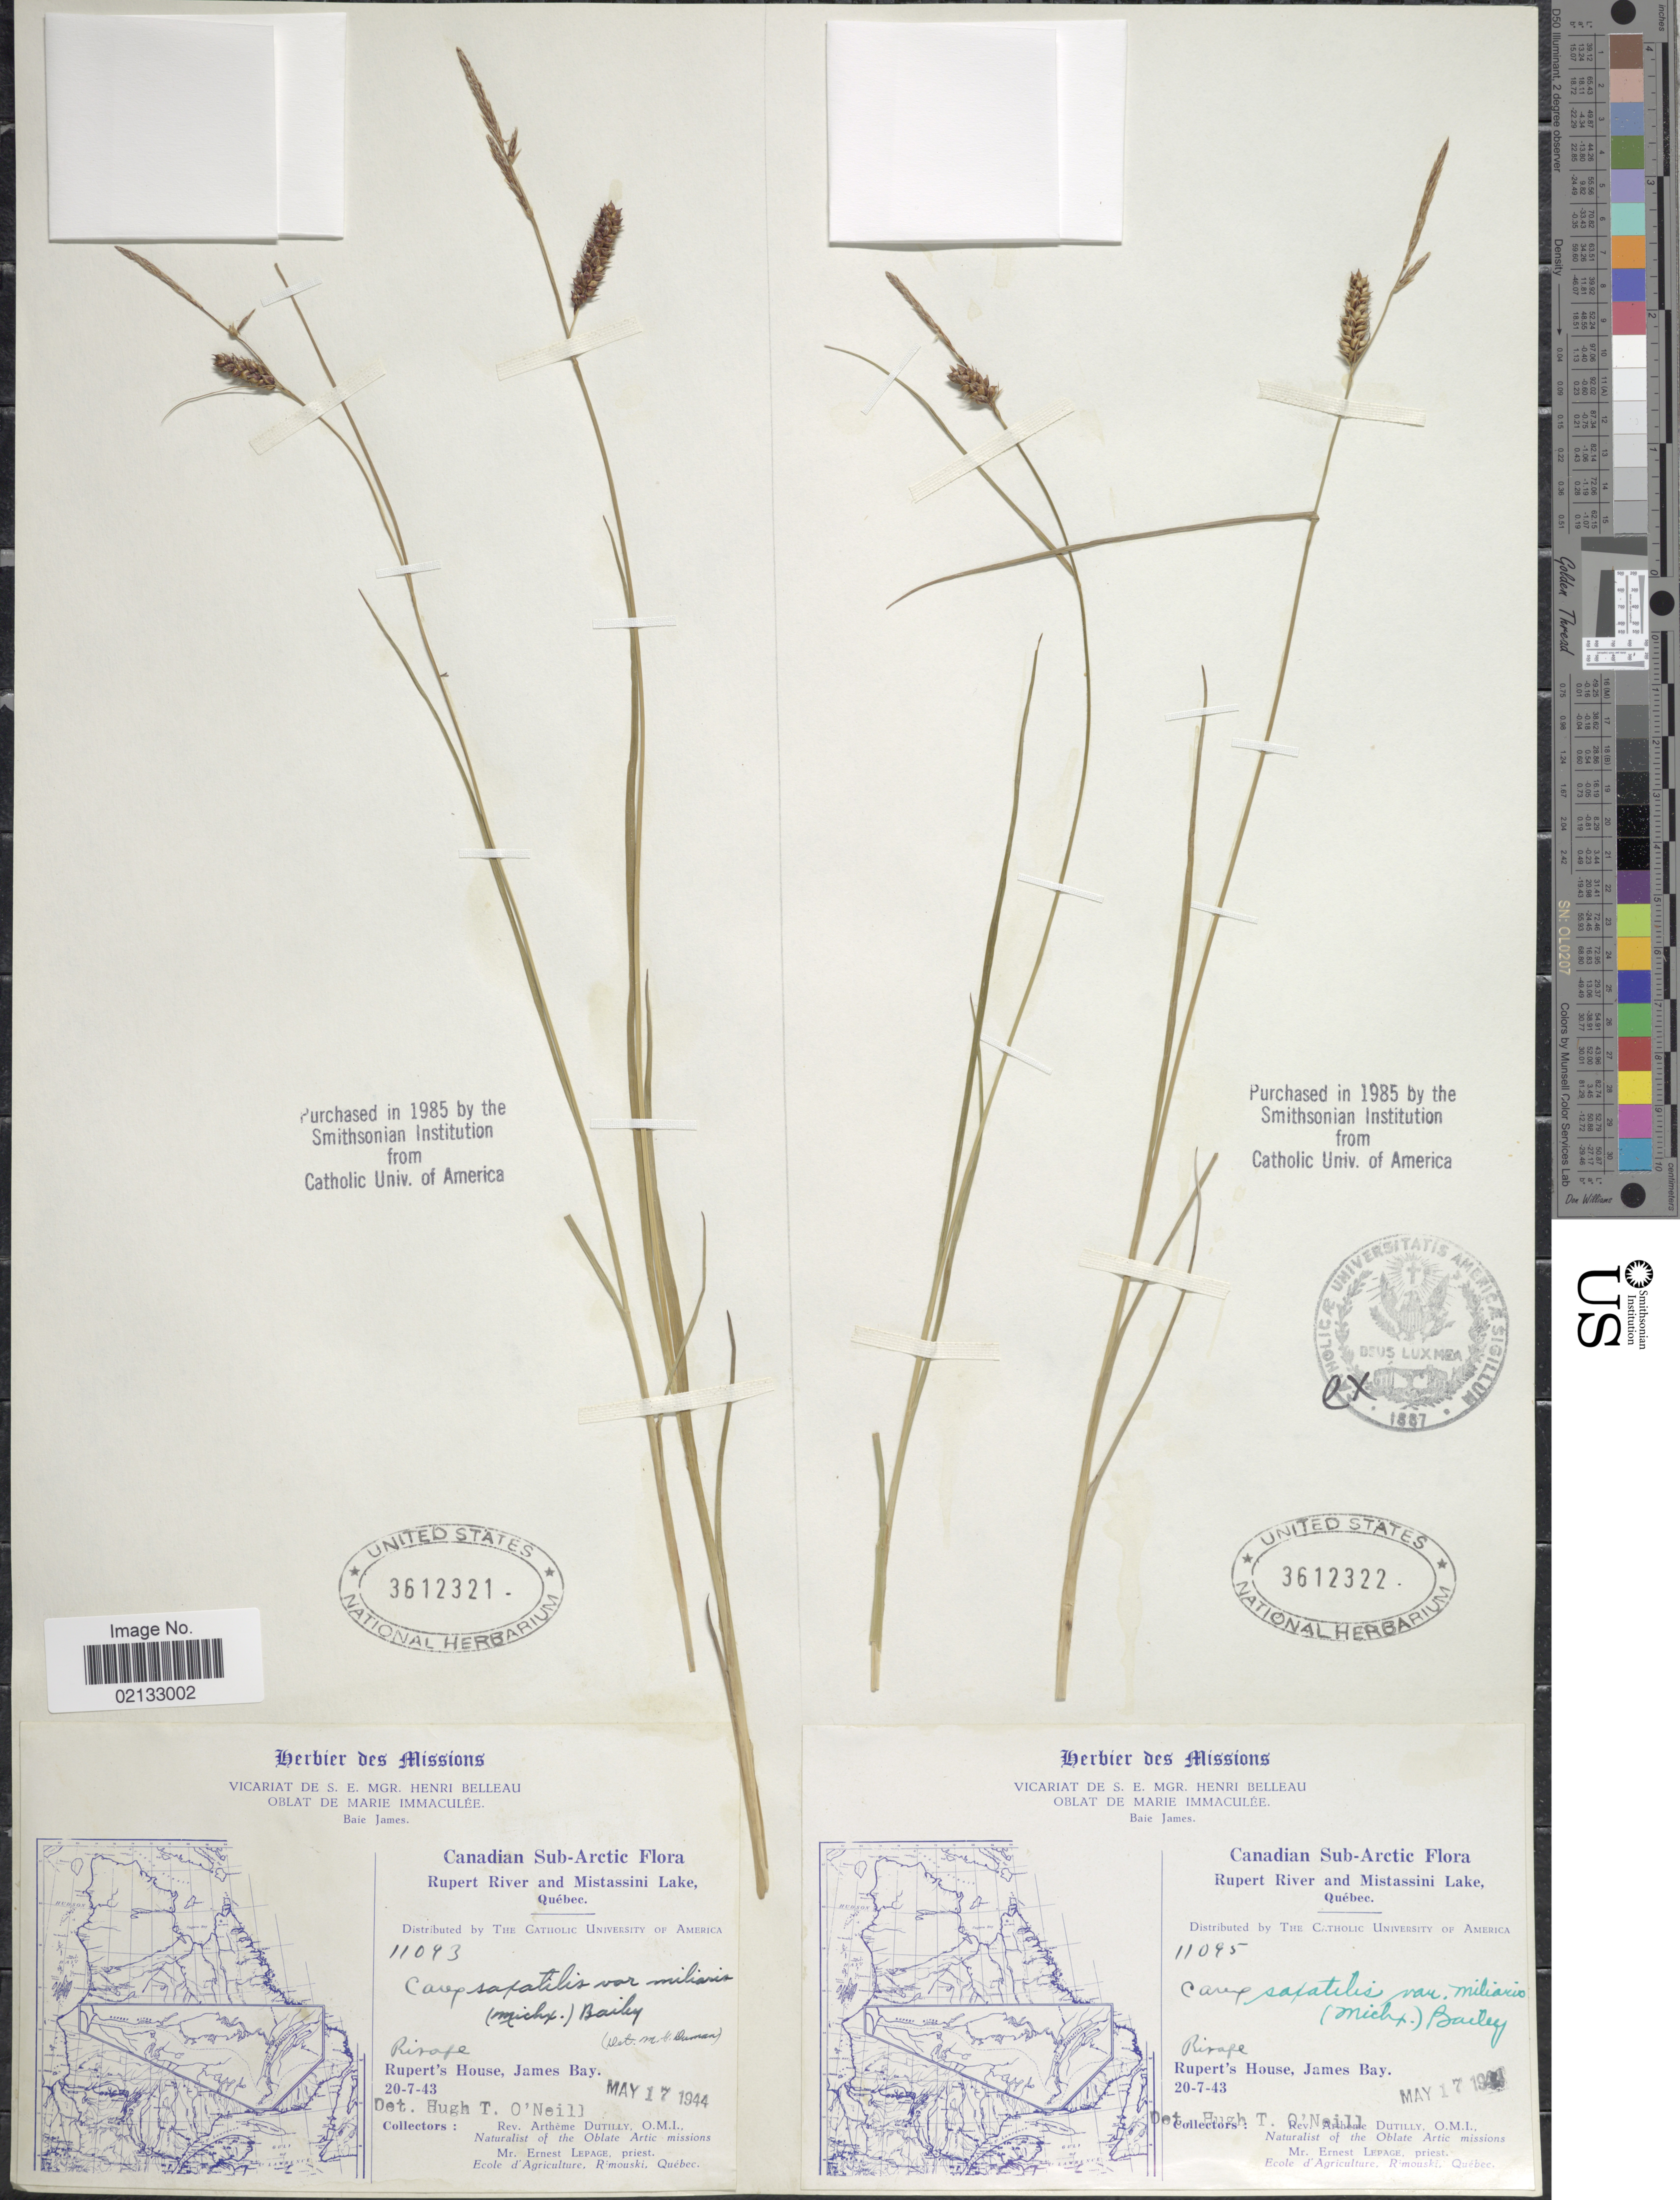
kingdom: Plantae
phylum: Tracheophyta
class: Liliopsida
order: Poales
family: Cyperaceae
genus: Carex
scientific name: Carex saxatilis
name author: L.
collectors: A. Dutilly & E. Lepage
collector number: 11095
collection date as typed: Transcribed d/m/y: 20/7/43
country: Canada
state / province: Quebec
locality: Canadian Sub-Arctic. Rupert River and Mistassini Lake. Rupert's House, James Bay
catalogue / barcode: US 3612322-2